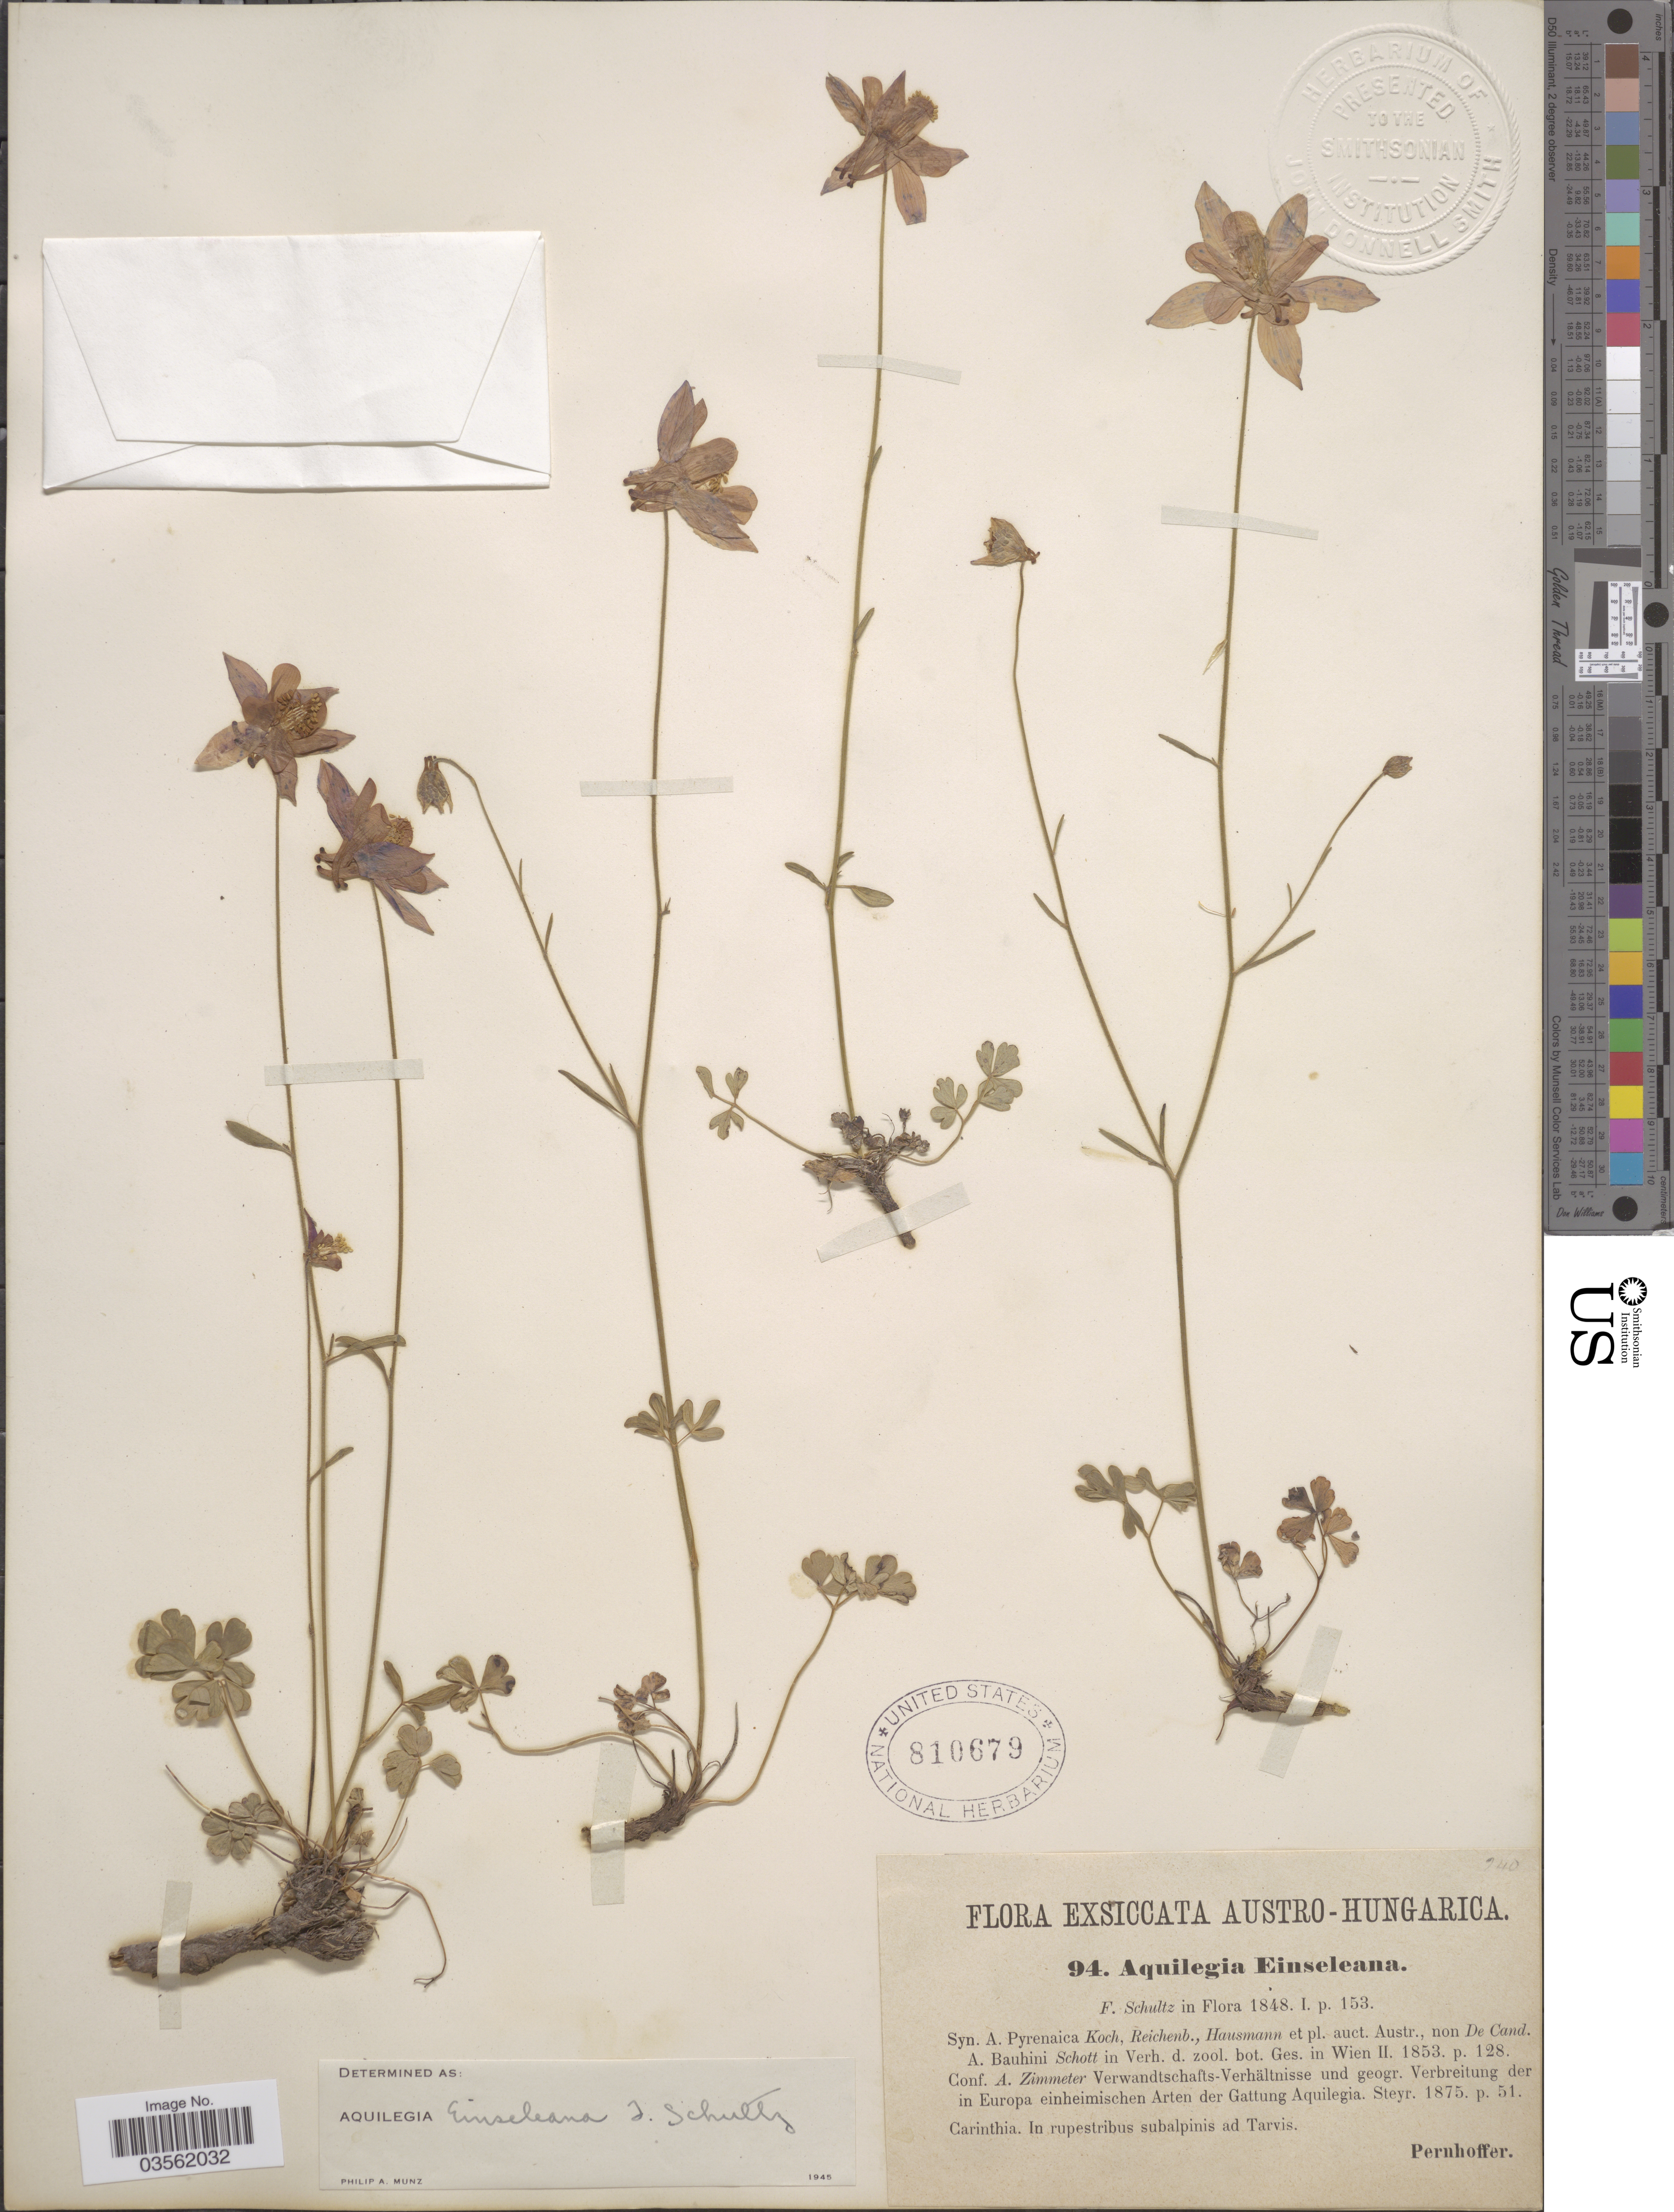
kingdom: Plantae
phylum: Tracheophyta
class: Magnoliopsida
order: Ranunculales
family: Ranunculaceae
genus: Aquilegia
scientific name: Aquilegia einseleana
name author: F.W. Schultz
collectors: Pernhoffer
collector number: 94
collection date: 1875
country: Austria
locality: Austro-Hungarica. Conf. A. Zimmeter Verwandtschafts- Verhältnisse und geogr. Verbreitung der in Europa einheimischen Arten der Gattung Aquilegia. Steyr. Carinthia. In rupestribus subalpinis ad Tarvis.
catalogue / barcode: US 810679